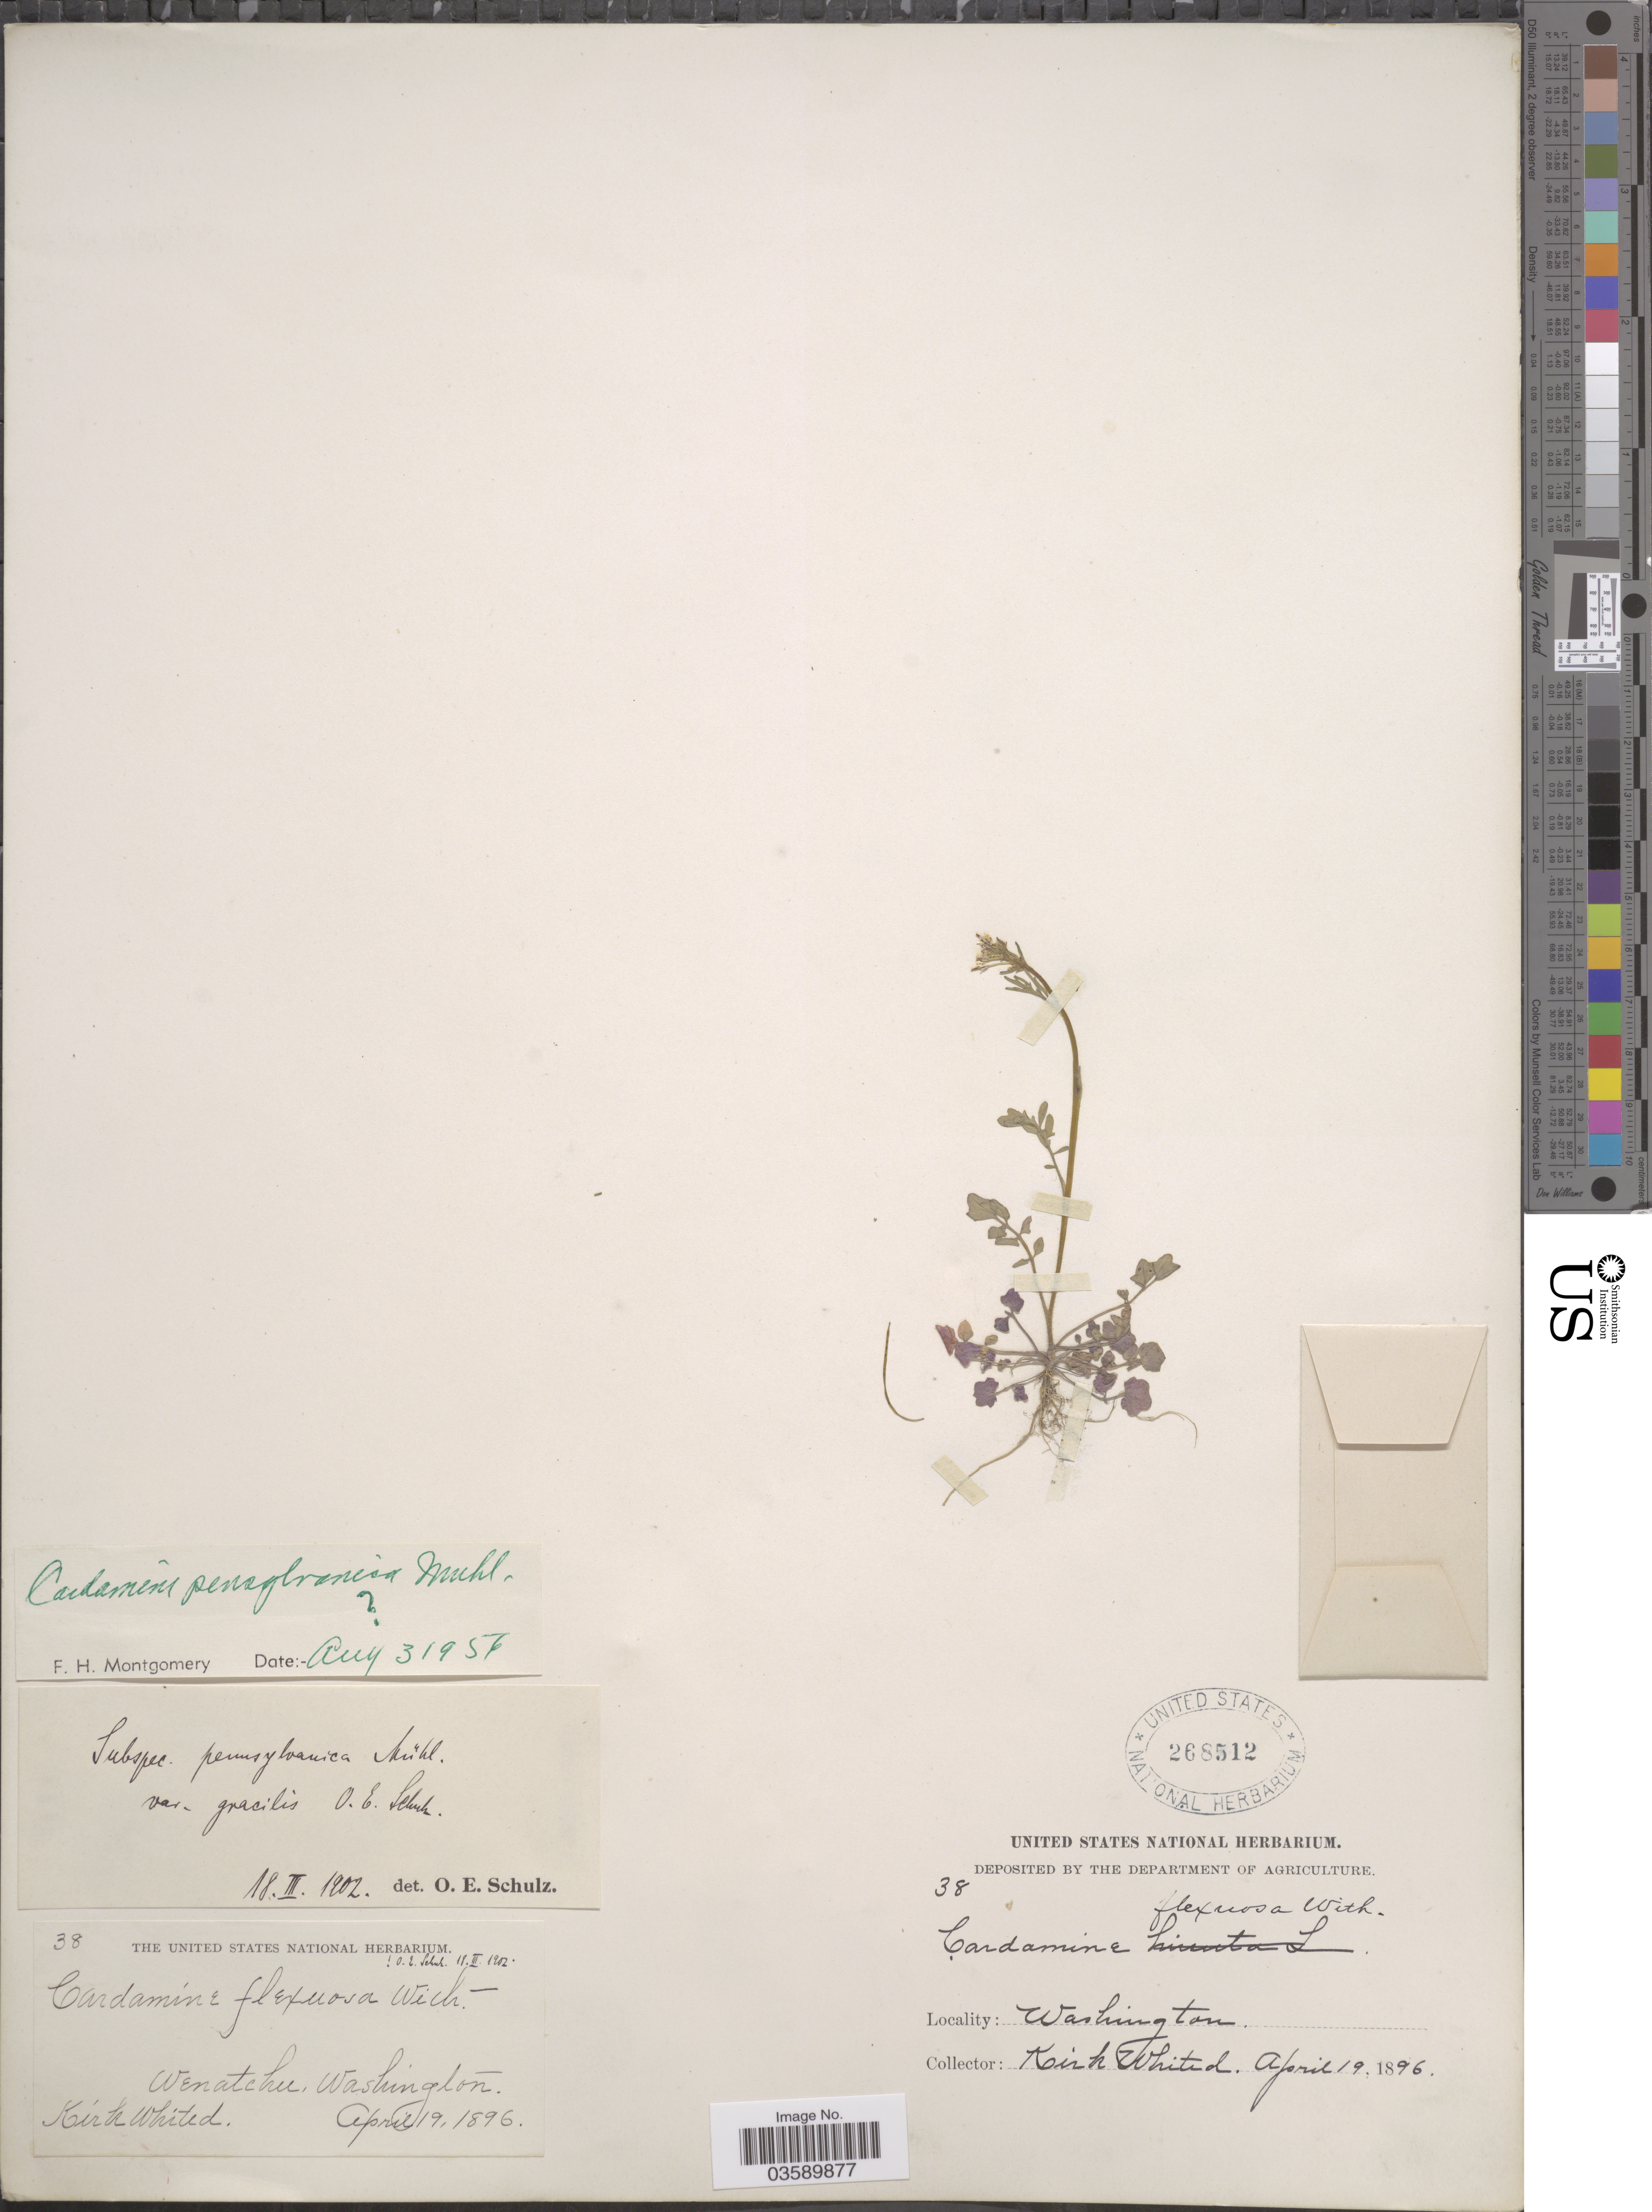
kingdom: Plantae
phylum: Tracheophyta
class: Magnoliopsida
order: Brassicales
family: Brassicaceae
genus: Cardamine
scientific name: Cardamine pensylvanica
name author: Muhl. ex Willd.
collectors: K. Whited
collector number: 38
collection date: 1896-04-19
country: United States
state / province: Washington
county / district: Chelan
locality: Wenatchee.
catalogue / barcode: US 268512